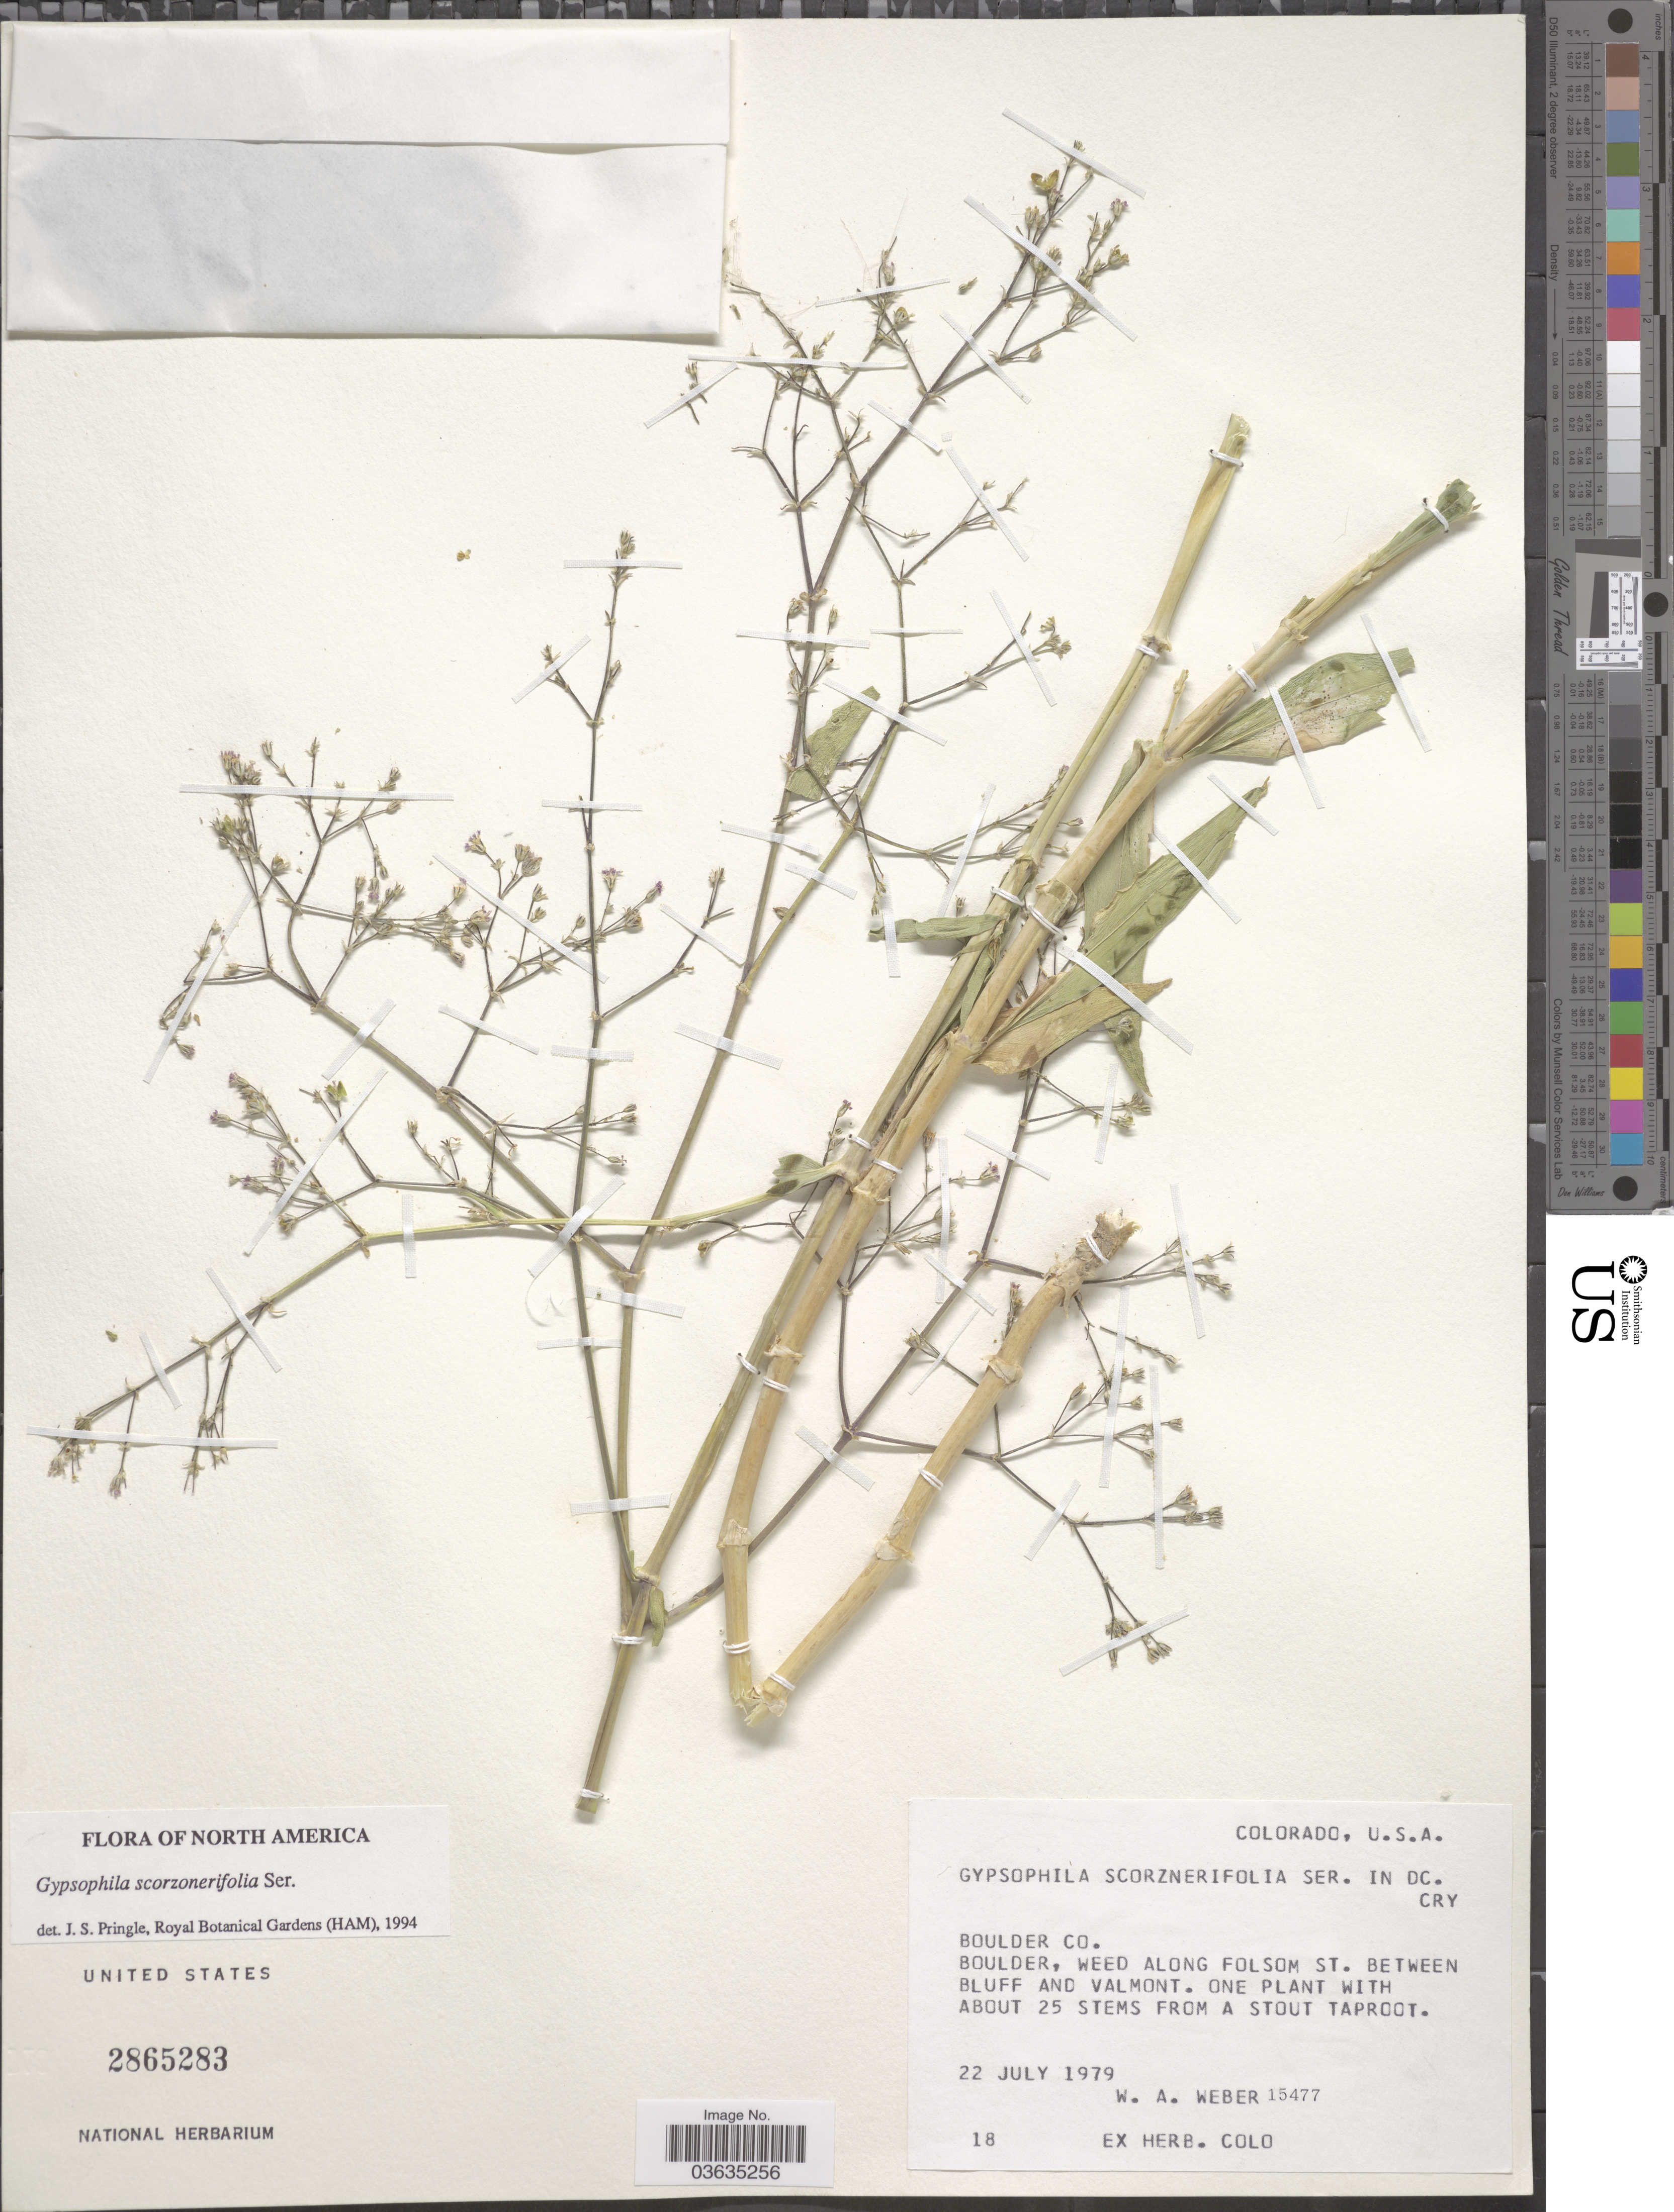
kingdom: Plantae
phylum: Tracheophyta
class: Magnoliopsida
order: Caryophyllales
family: Caryophyllaceae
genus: Gypsophila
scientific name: Gypsophila scorzonerifolia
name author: Ser.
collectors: W. A. Weber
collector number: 15477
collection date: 1979-07-22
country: United States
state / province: Colorado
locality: Boulder Co. Boulder, weed along Folsom St. between Bluff and Valmont.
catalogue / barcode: US 2865283